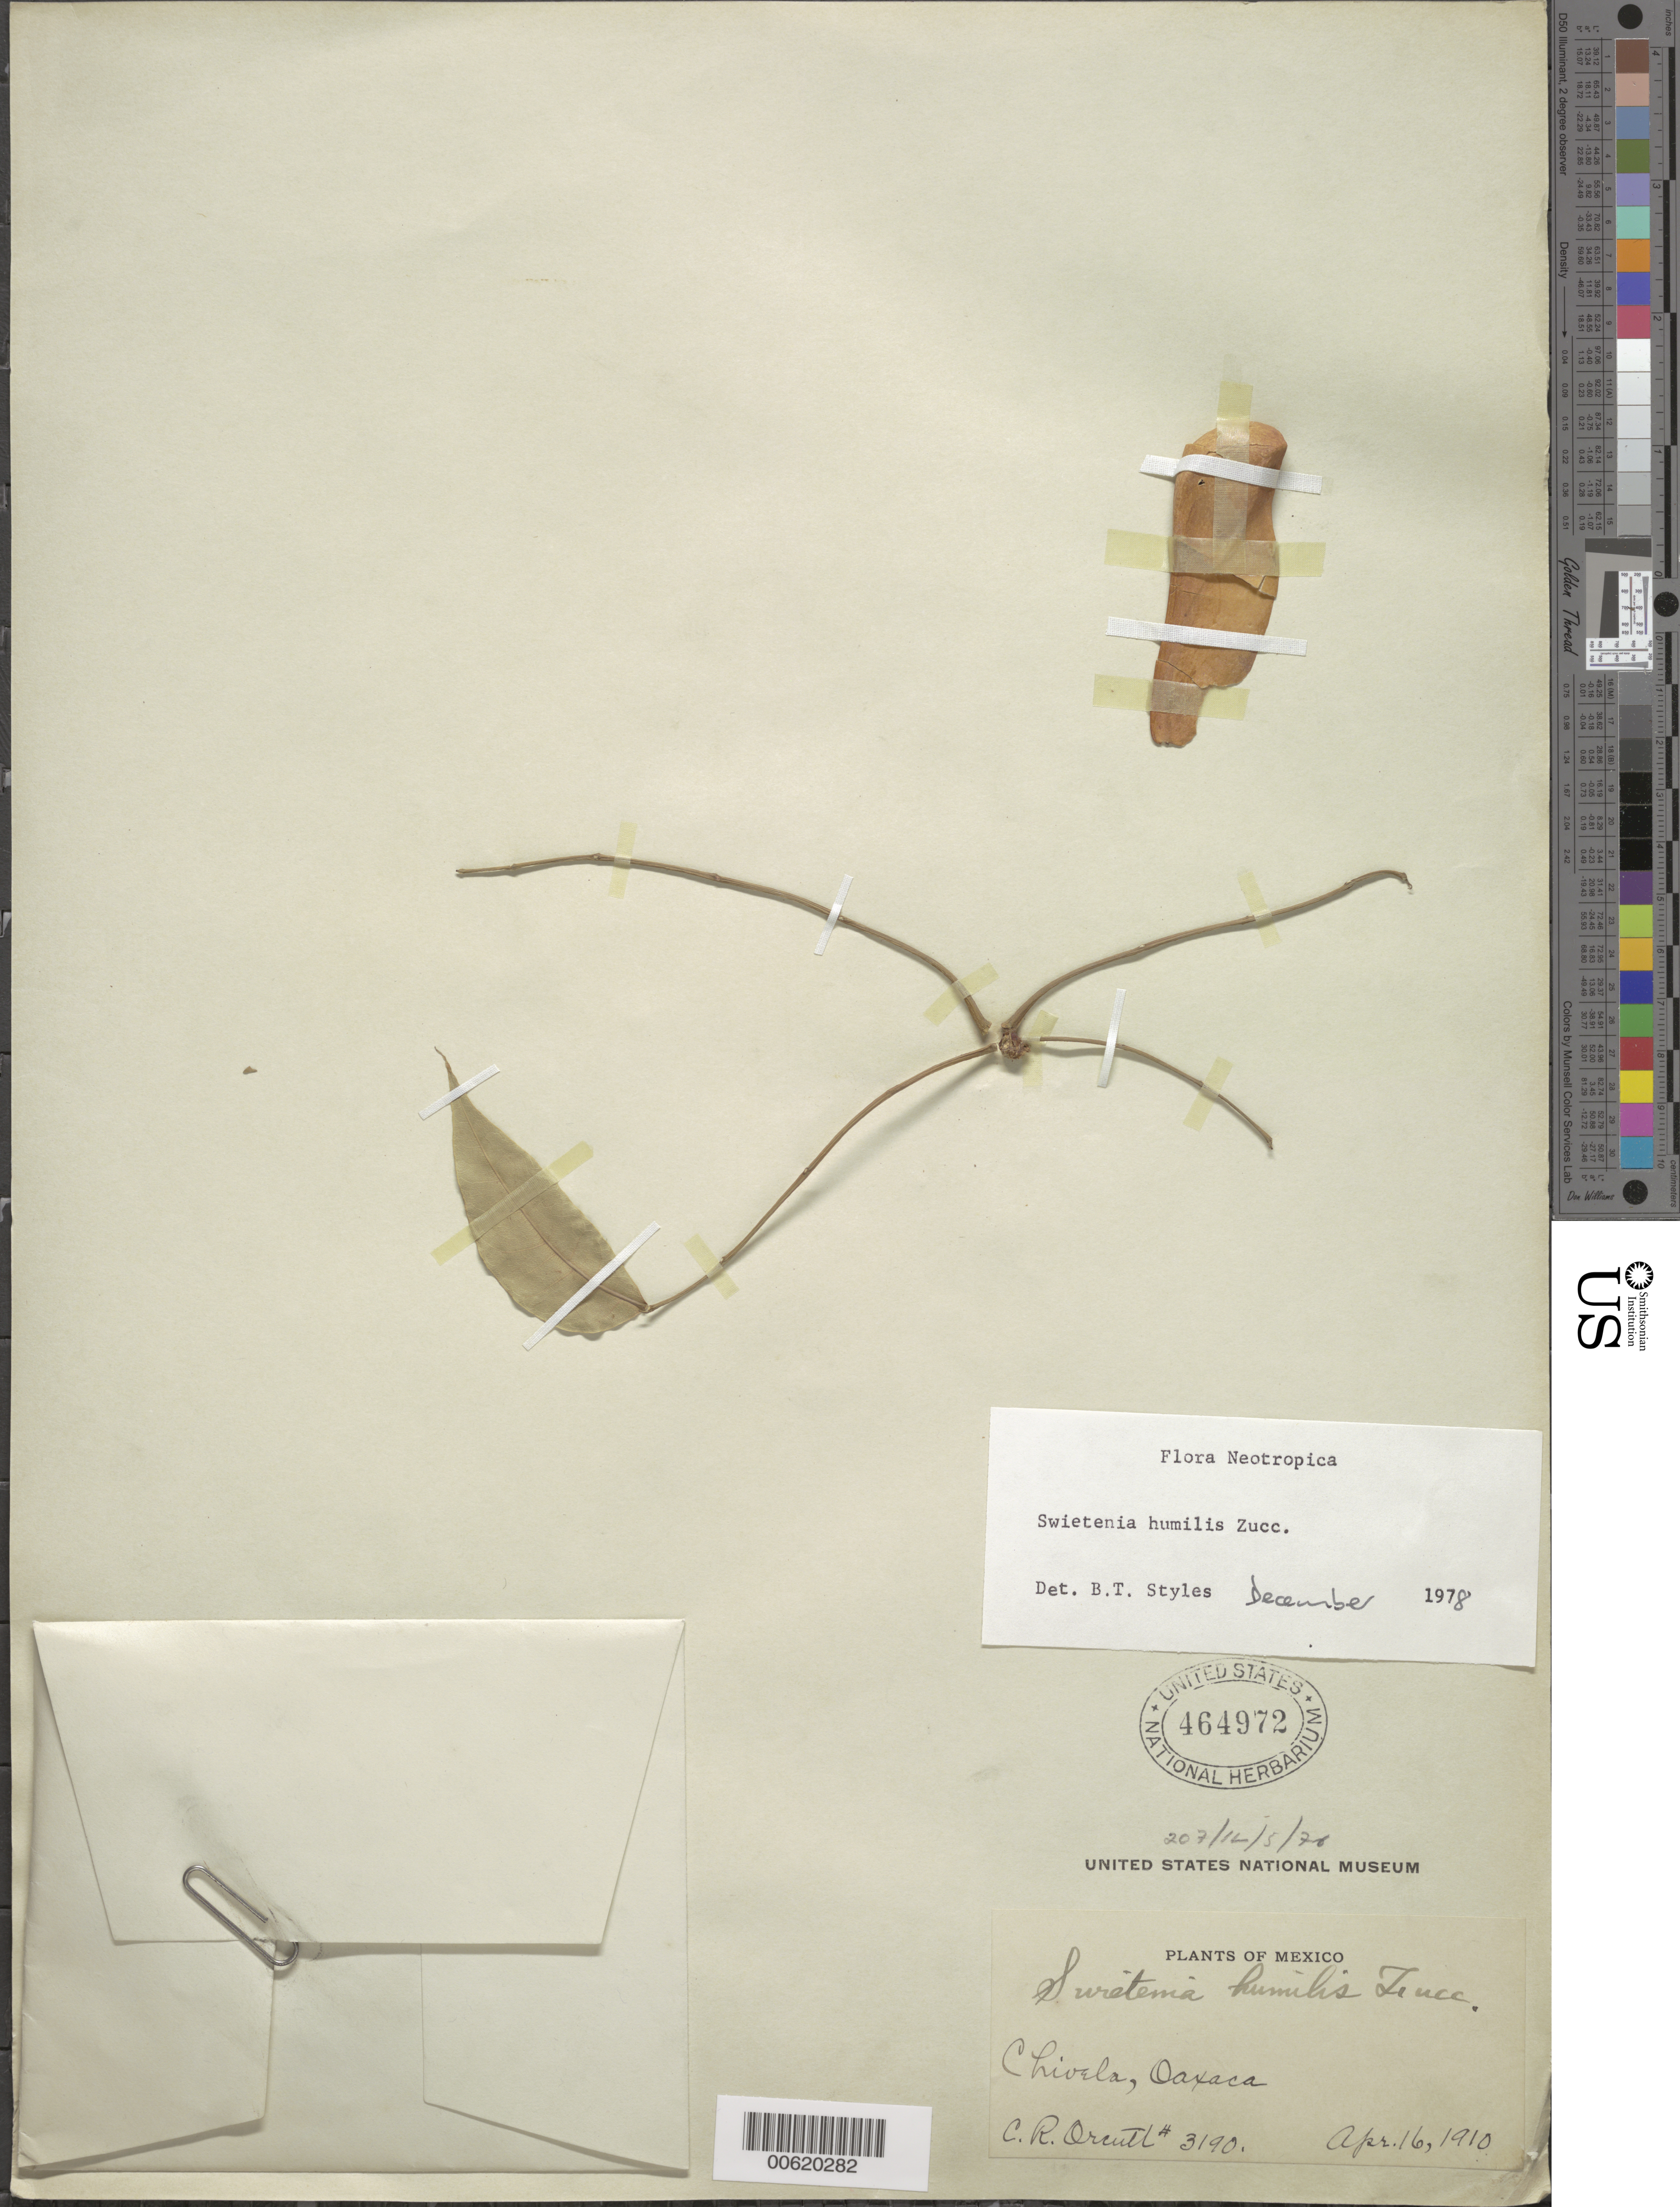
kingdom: Plantae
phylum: Tracheophyta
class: Magnoliopsida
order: Sapindales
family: Meliaceae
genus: Swietenia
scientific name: Swietenia humilis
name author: Zucc.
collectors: C. R. Orcutt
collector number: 3190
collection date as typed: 16 Apr 1910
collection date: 1910-04-16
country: Mexico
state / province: Oaxaca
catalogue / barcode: US 464972